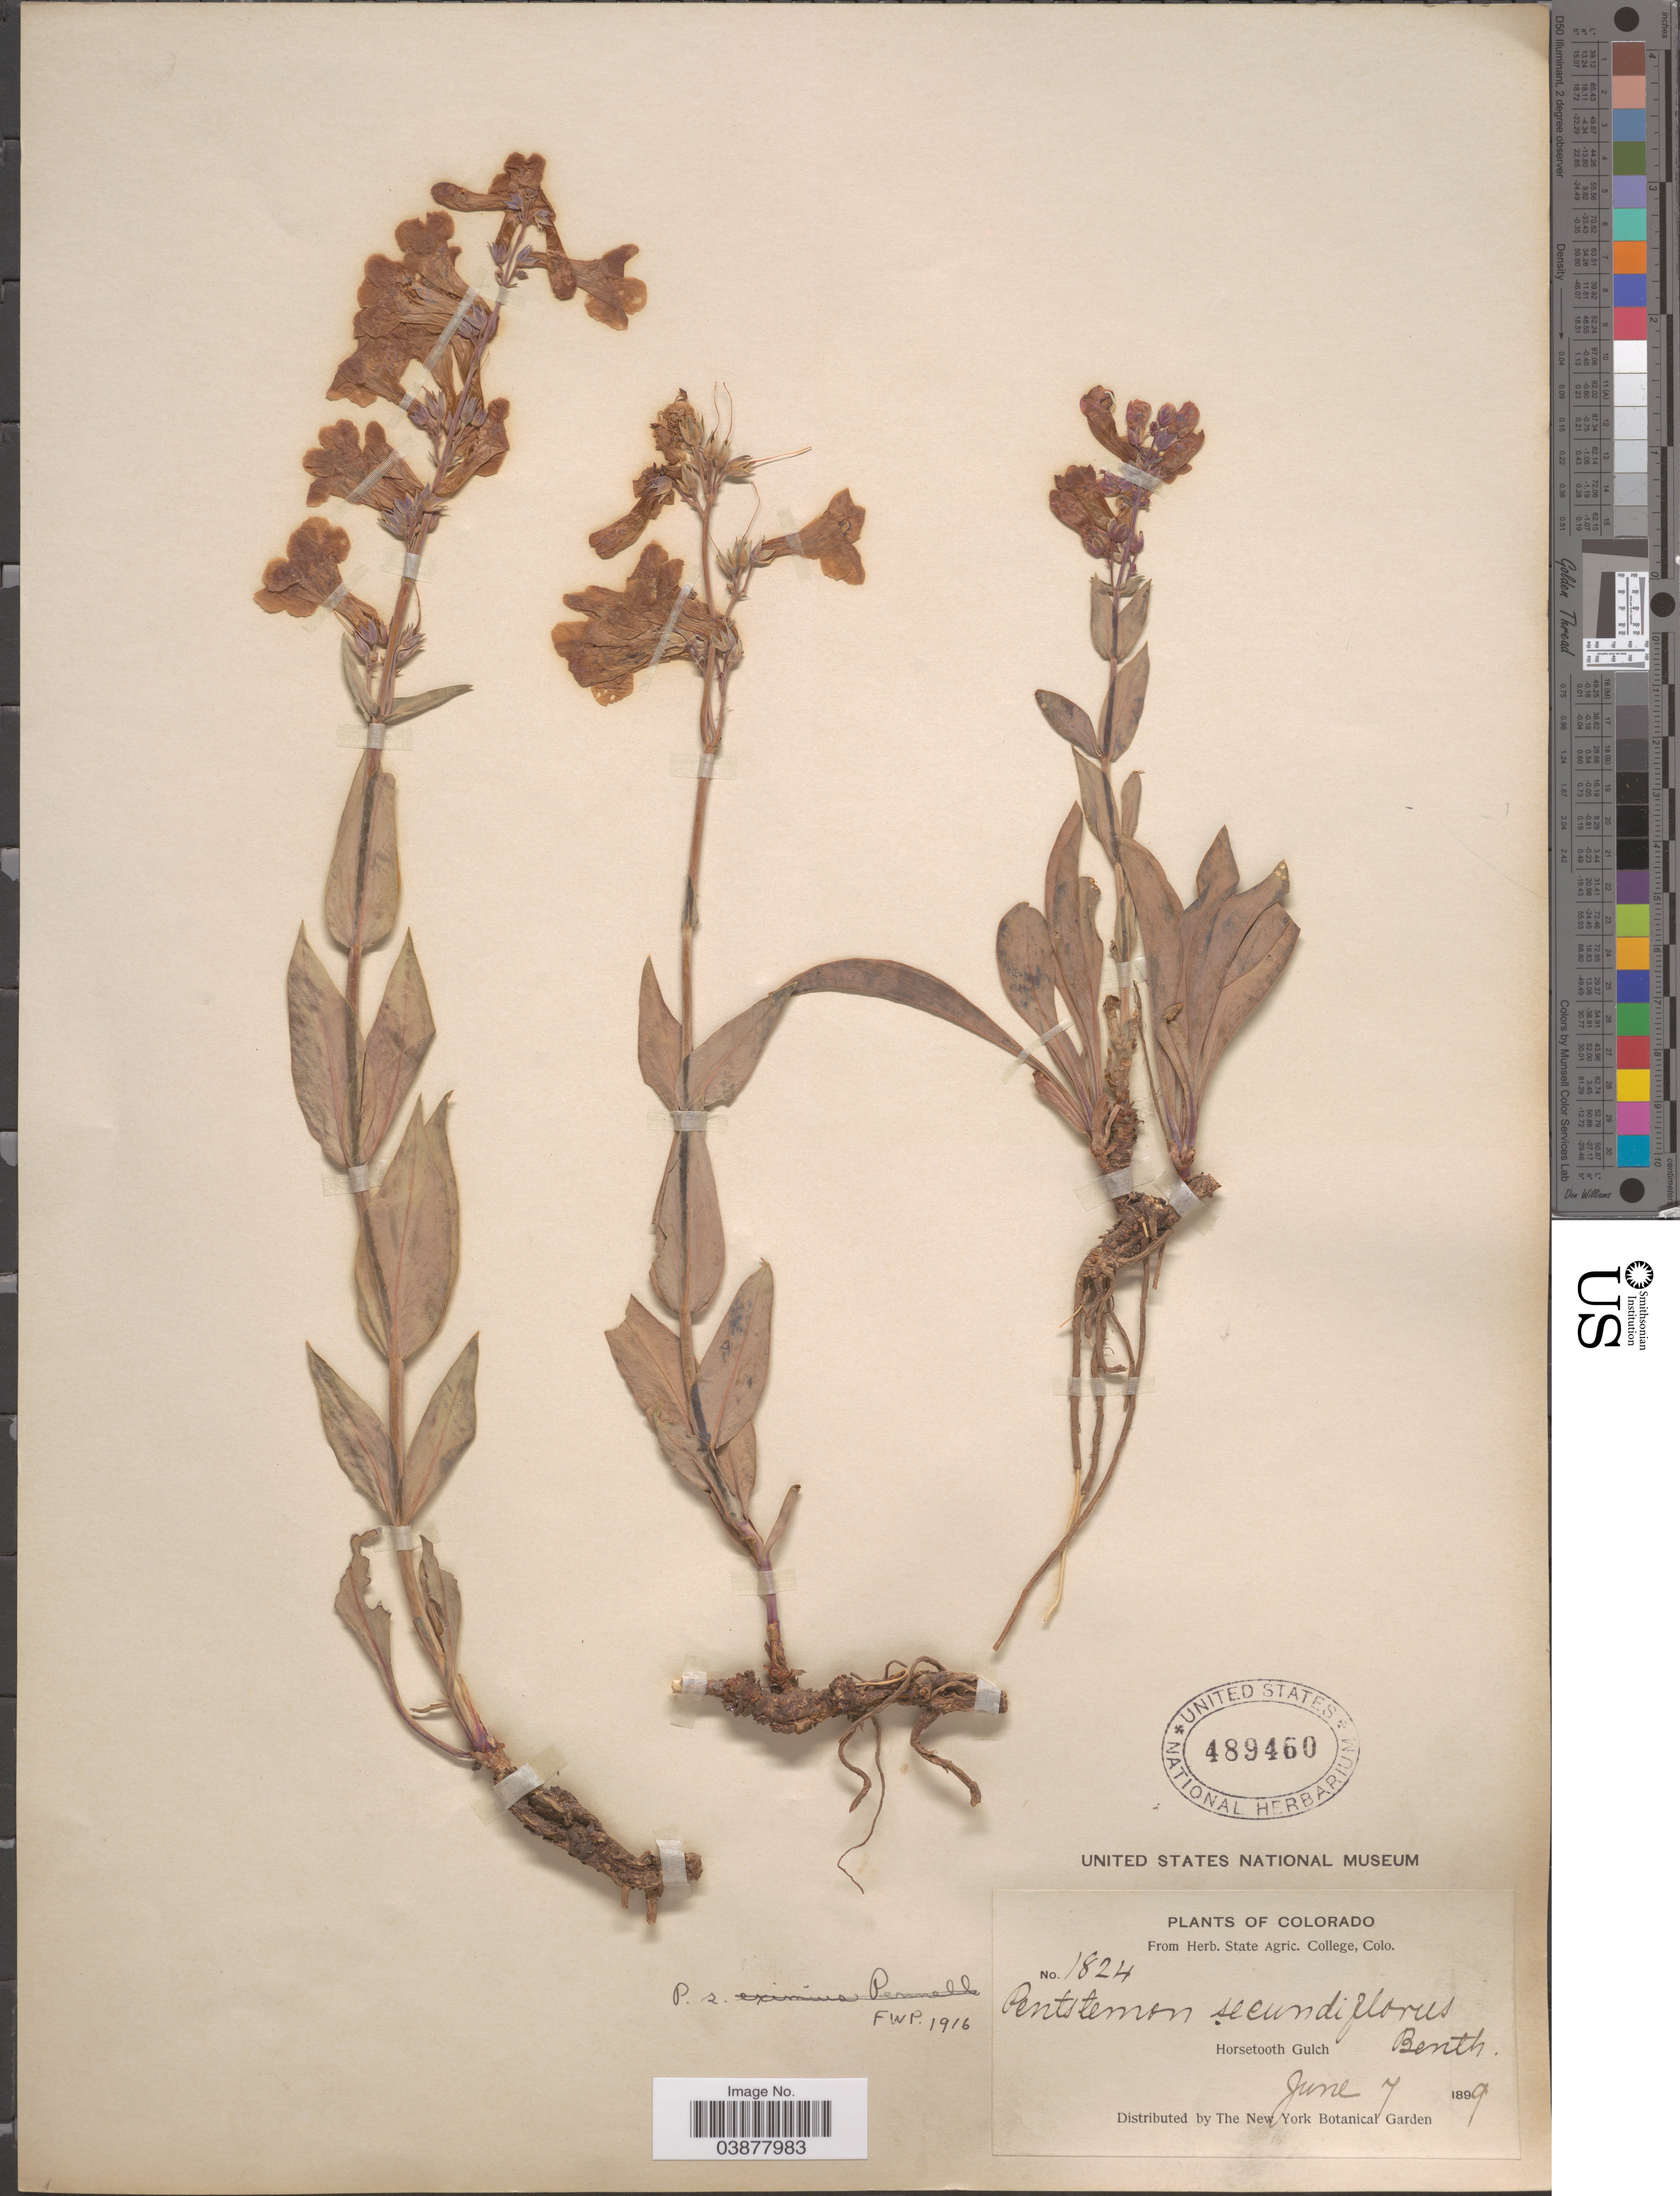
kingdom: Plantae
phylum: Tracheophyta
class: Magnoliopsida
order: Lamiales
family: Plantaginaceae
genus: Penstemon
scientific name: Penstemon secundiflorus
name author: Benth.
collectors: ex herb. State Agric. College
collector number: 1824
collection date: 1899-06-07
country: United States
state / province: Colorado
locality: Horsetooth Gulch.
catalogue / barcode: US 489460